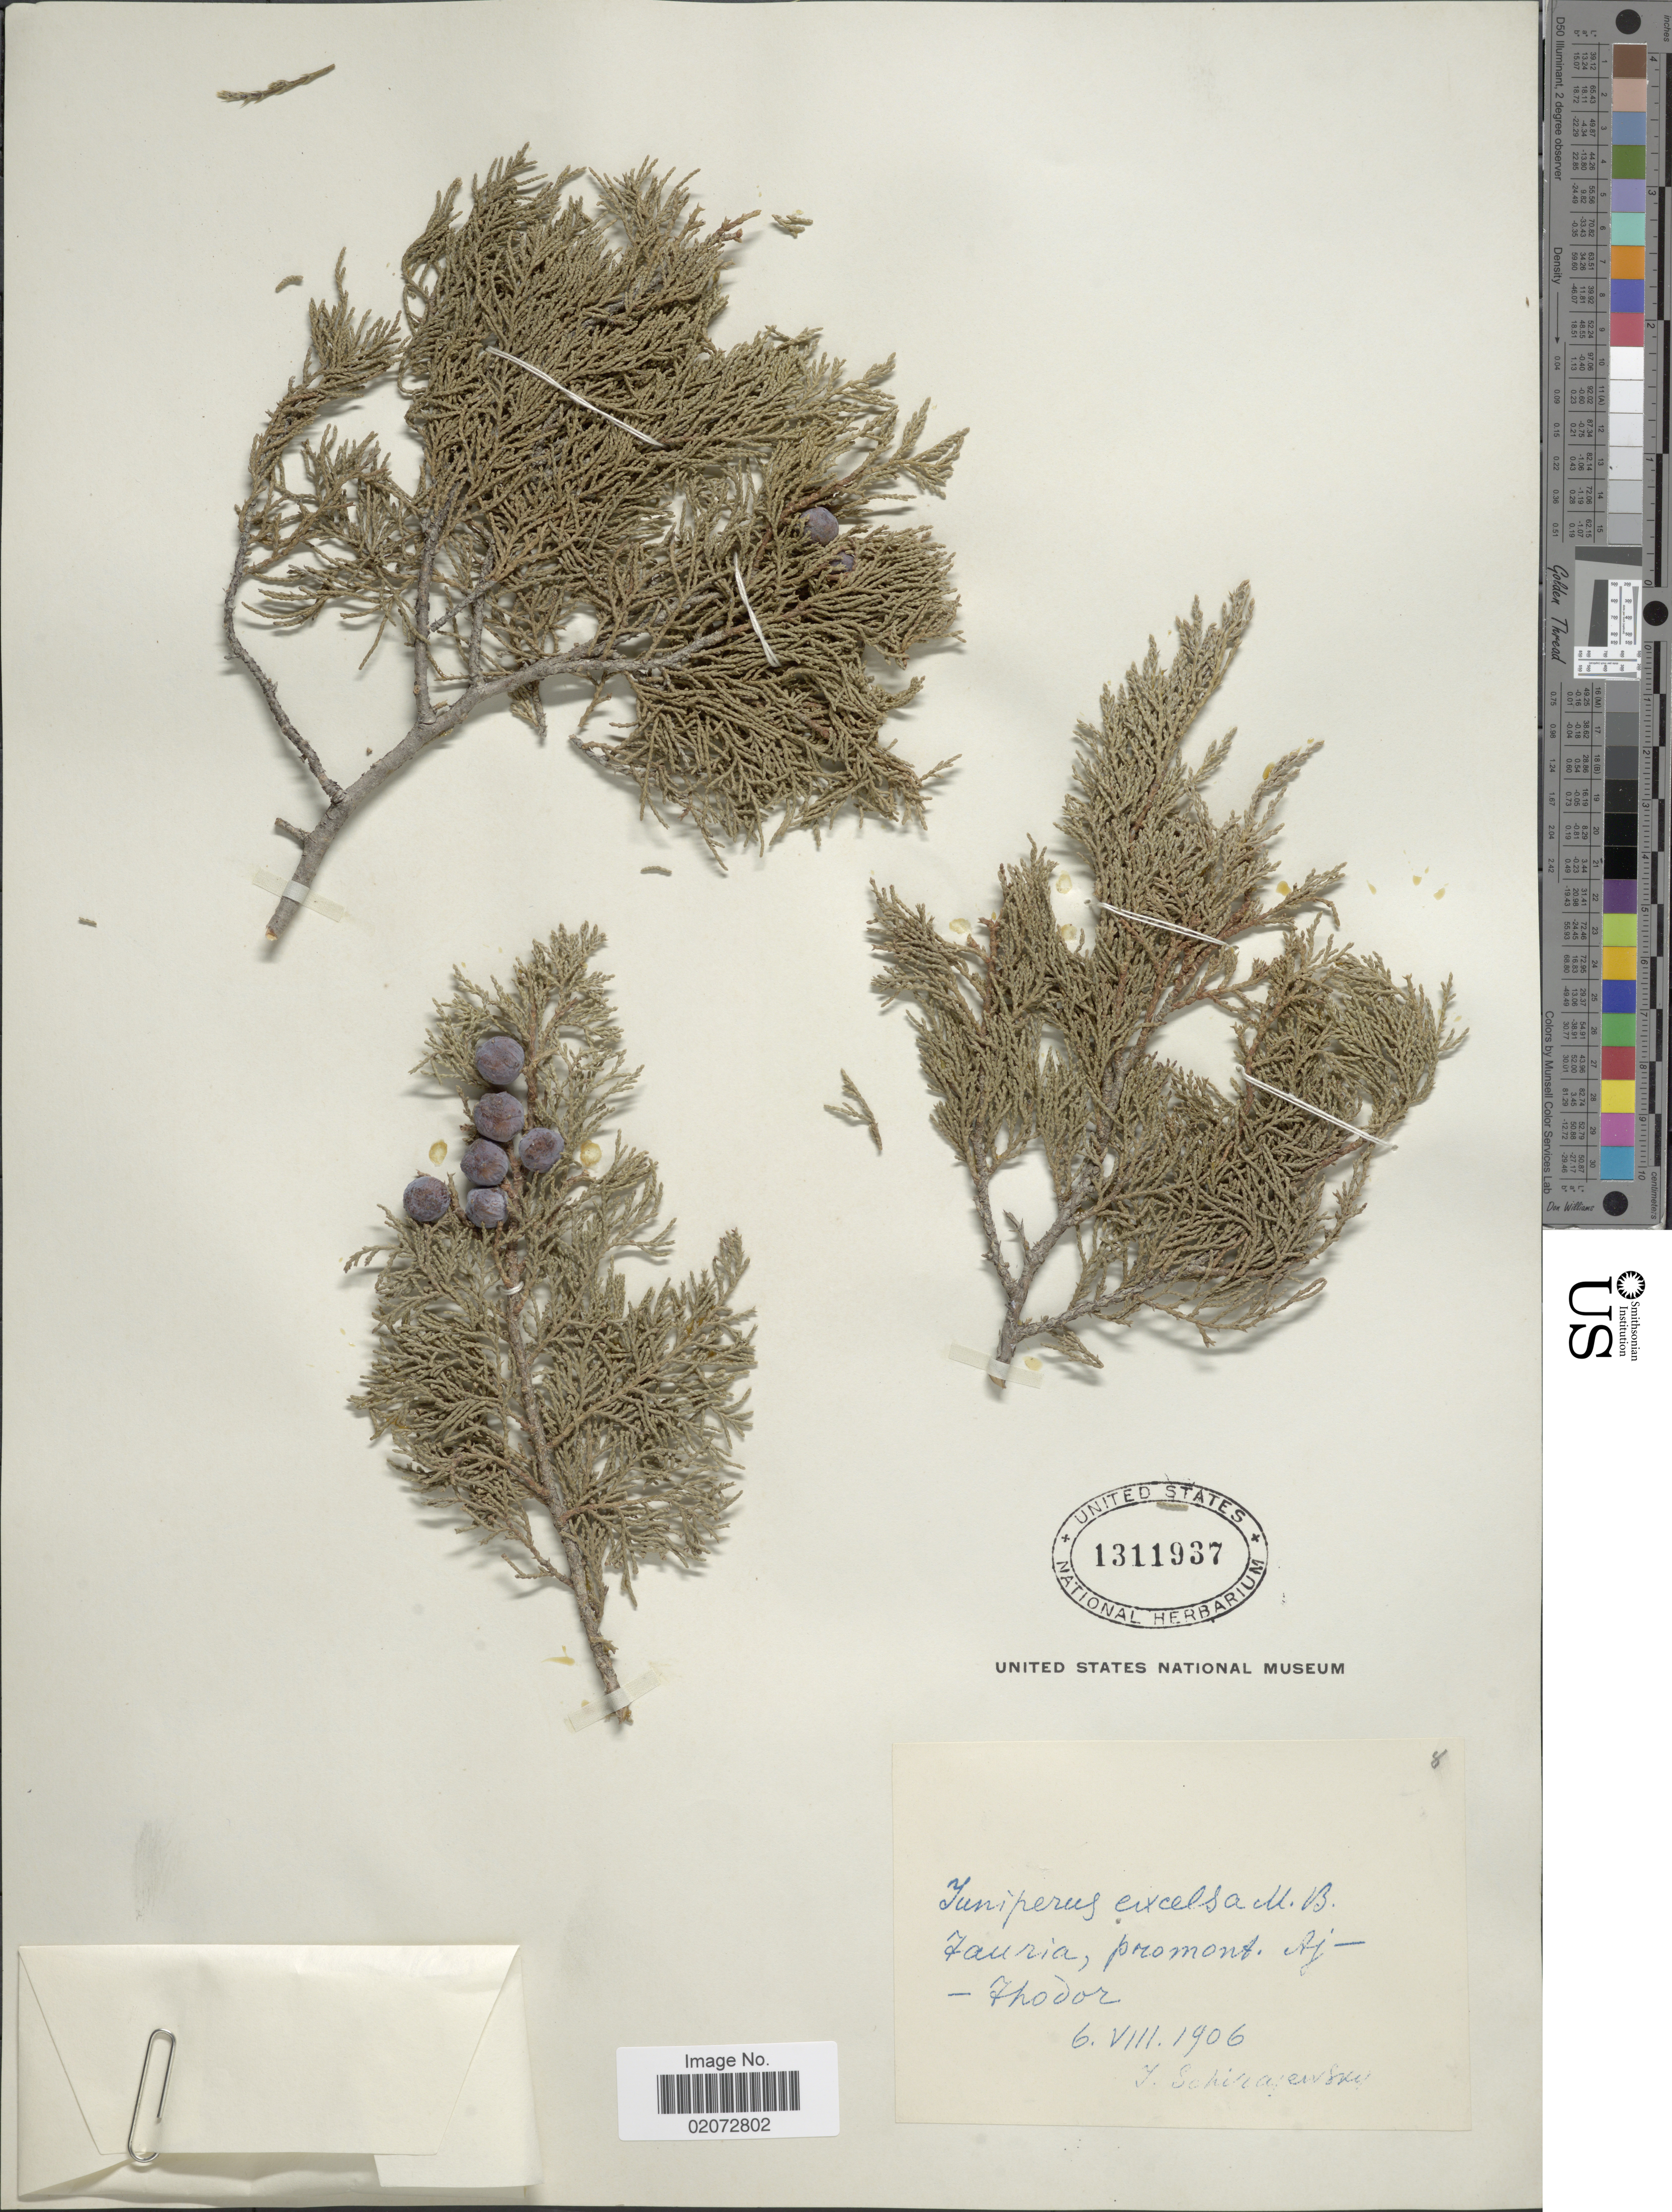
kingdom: Plantae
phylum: Tracheophyta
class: Pinopsida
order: Pinales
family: Cupressaceae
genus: Juniperus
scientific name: Juniperus excelsa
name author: M. Bieb.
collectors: I. Schiraevsky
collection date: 1906-08-06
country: Ukraine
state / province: Crimea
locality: Tauria, promont Aj-Thodor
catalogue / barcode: US 1311937